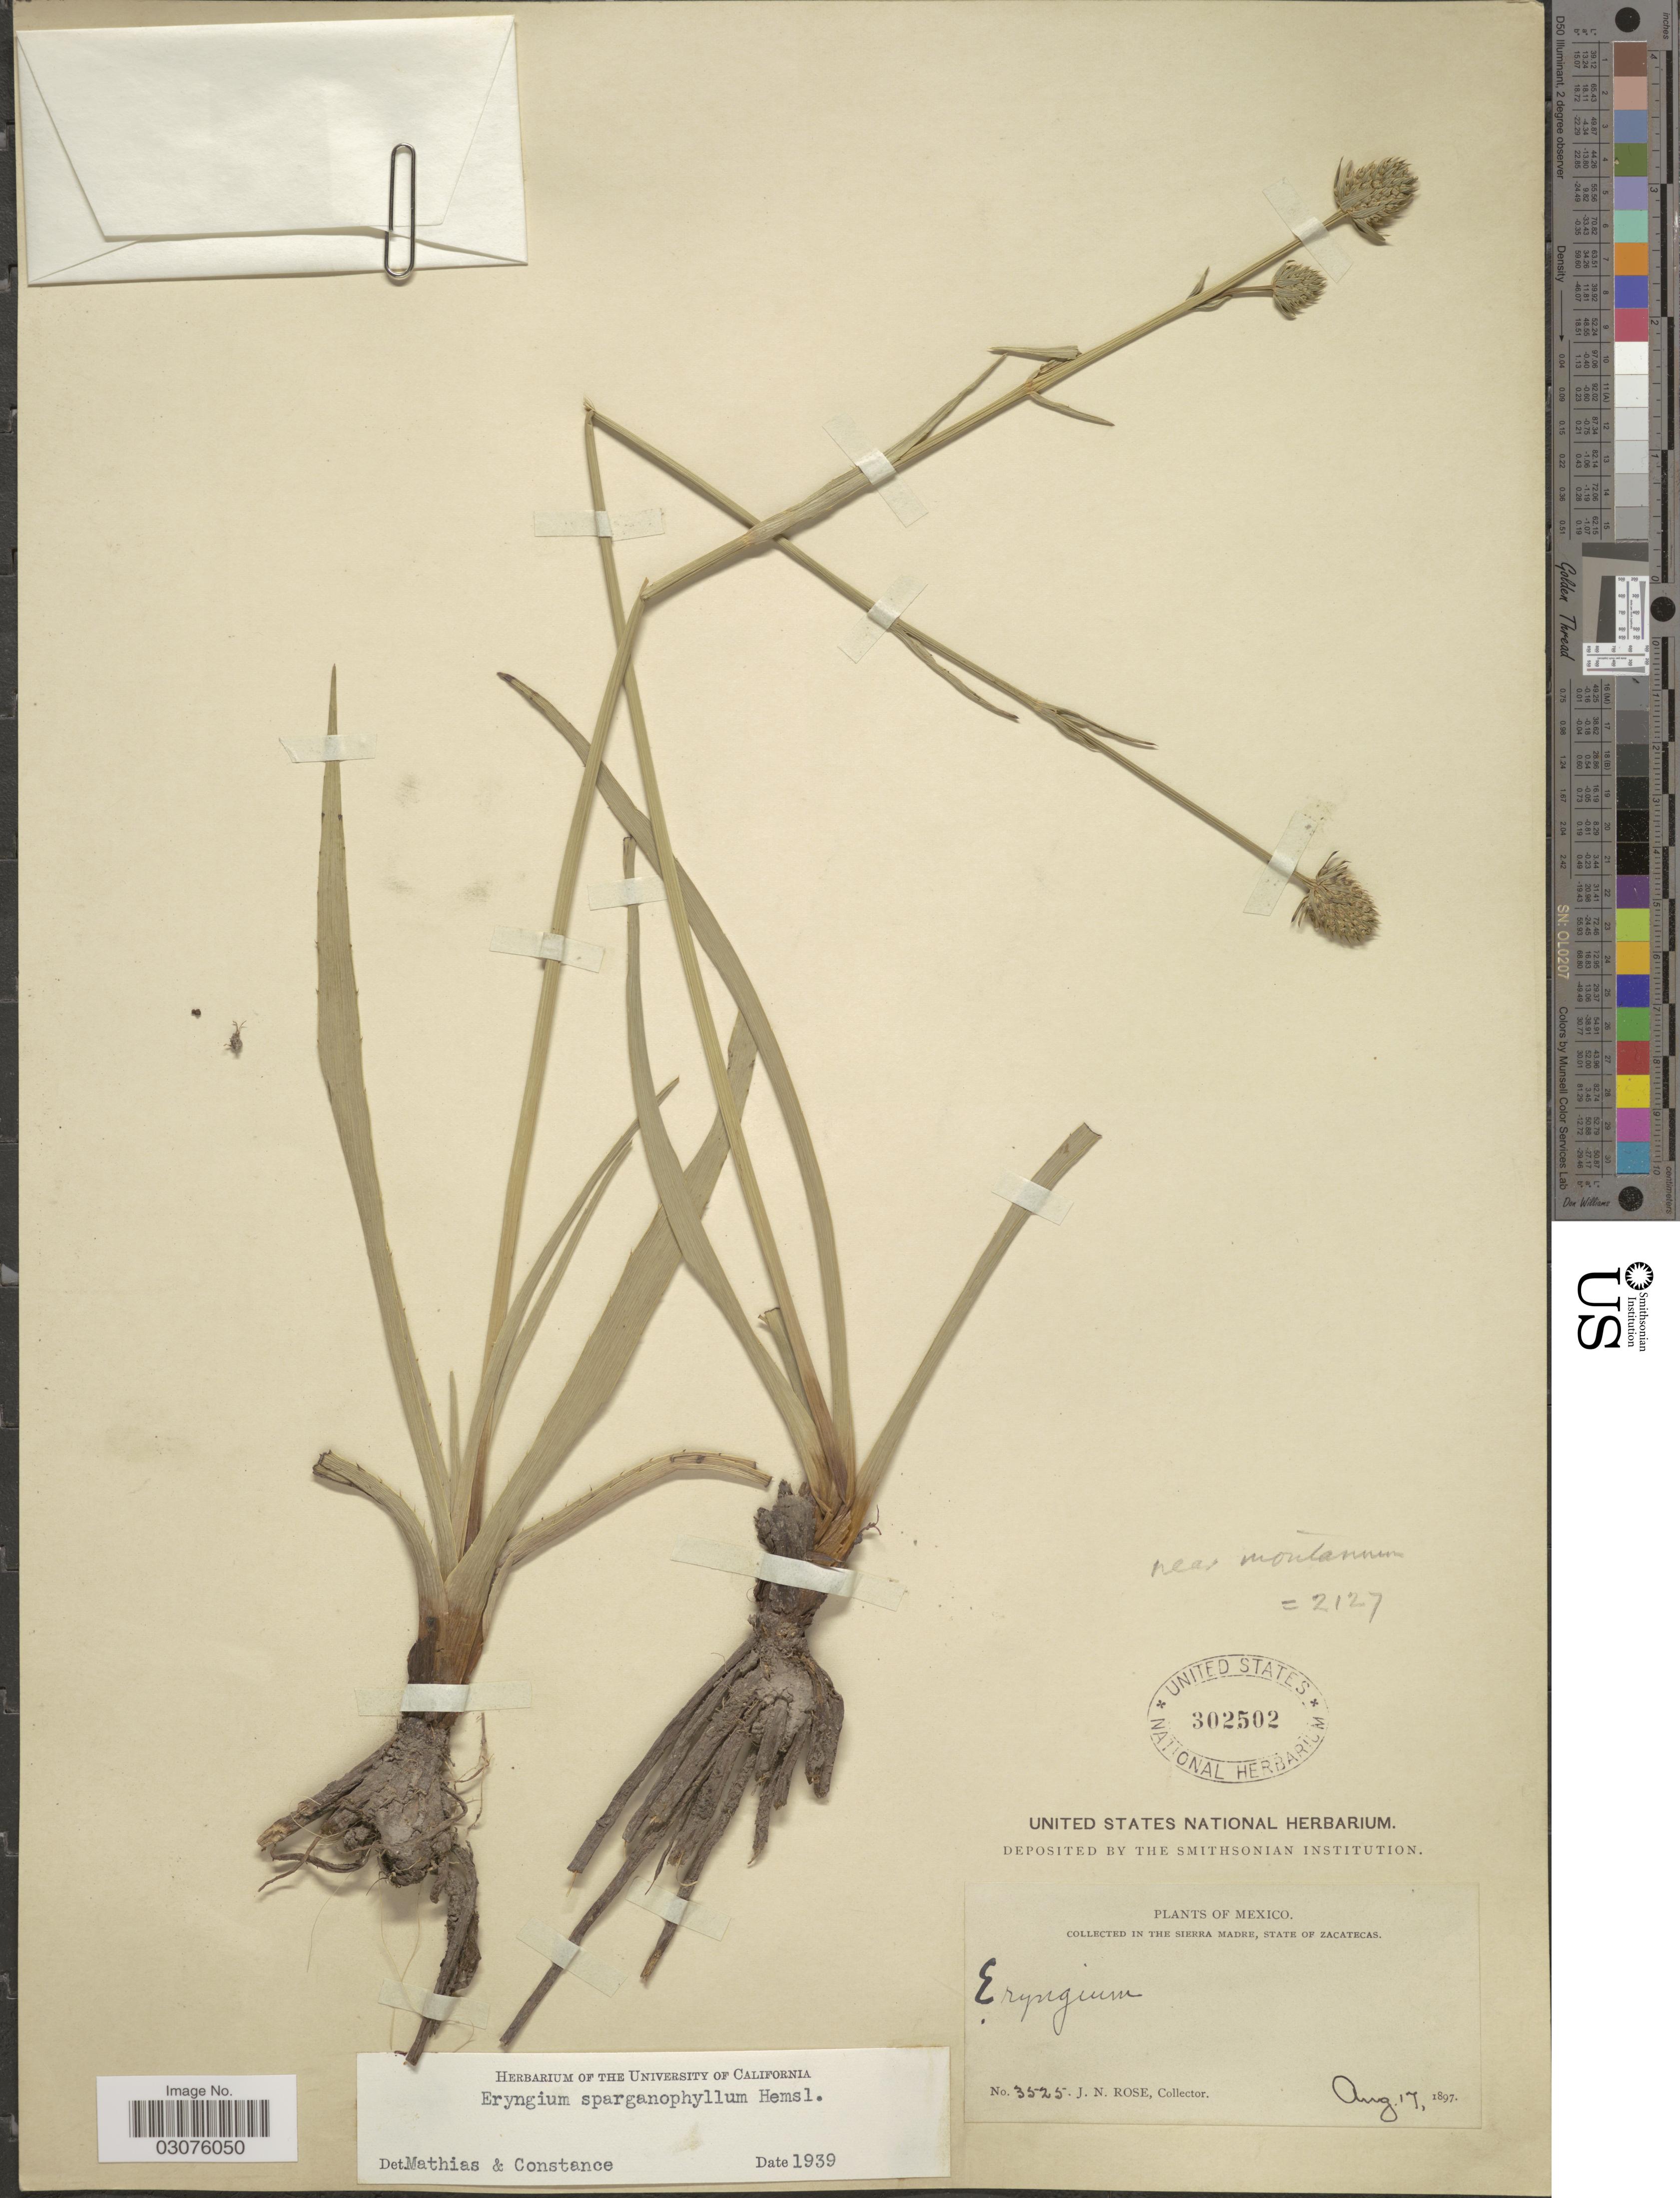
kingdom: Plantae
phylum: Tracheophyta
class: Magnoliopsida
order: Apiales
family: Apiaceae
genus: Eryngium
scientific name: Eryngium sparganophyllum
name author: Hemsl. in Hook. f.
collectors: J. N. Rose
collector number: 3525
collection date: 1897-08-17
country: Mexico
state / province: Zacatecas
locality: Collected in the Sierra Madre, State of Zacatecas.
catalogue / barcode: US 302502